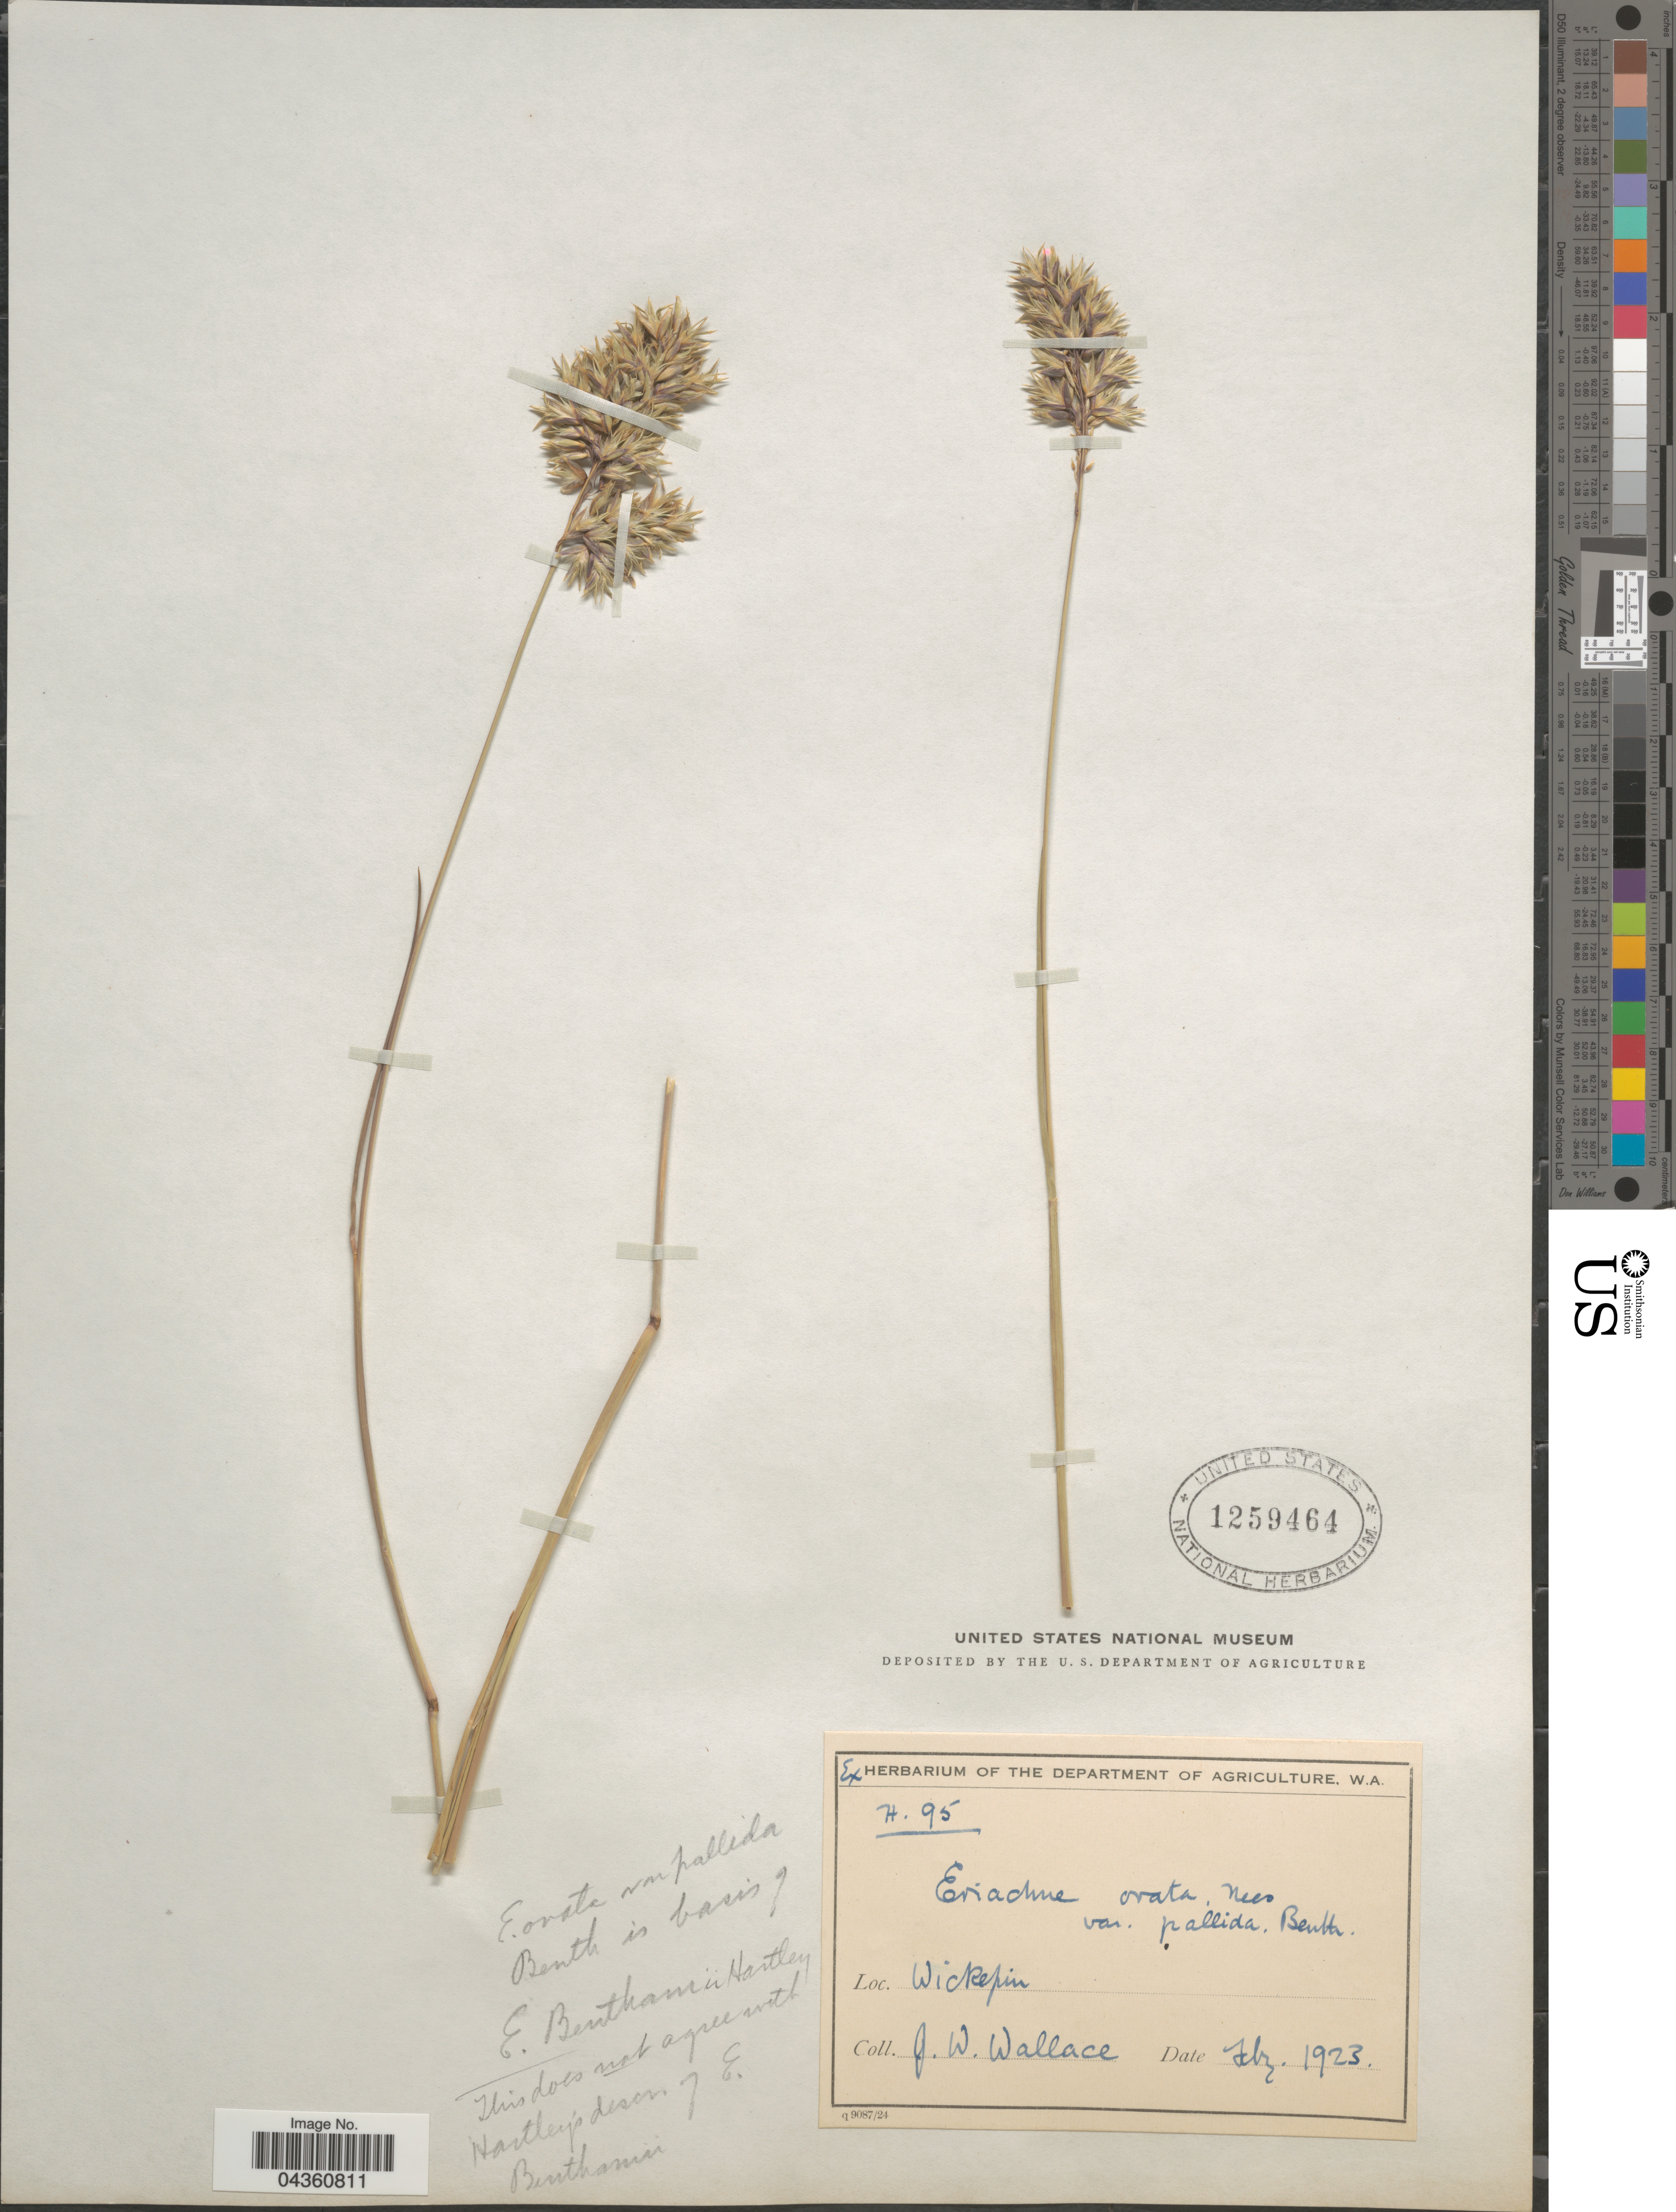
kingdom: Plantae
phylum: Tracheophyta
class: Liliopsida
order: Poales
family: Poaceae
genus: Eriachne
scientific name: Eriachne ovata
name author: Nees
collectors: J. Wallace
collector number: H.95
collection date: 1923-02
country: Australia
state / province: Western Australia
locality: Wickepin.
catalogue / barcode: US 1259464